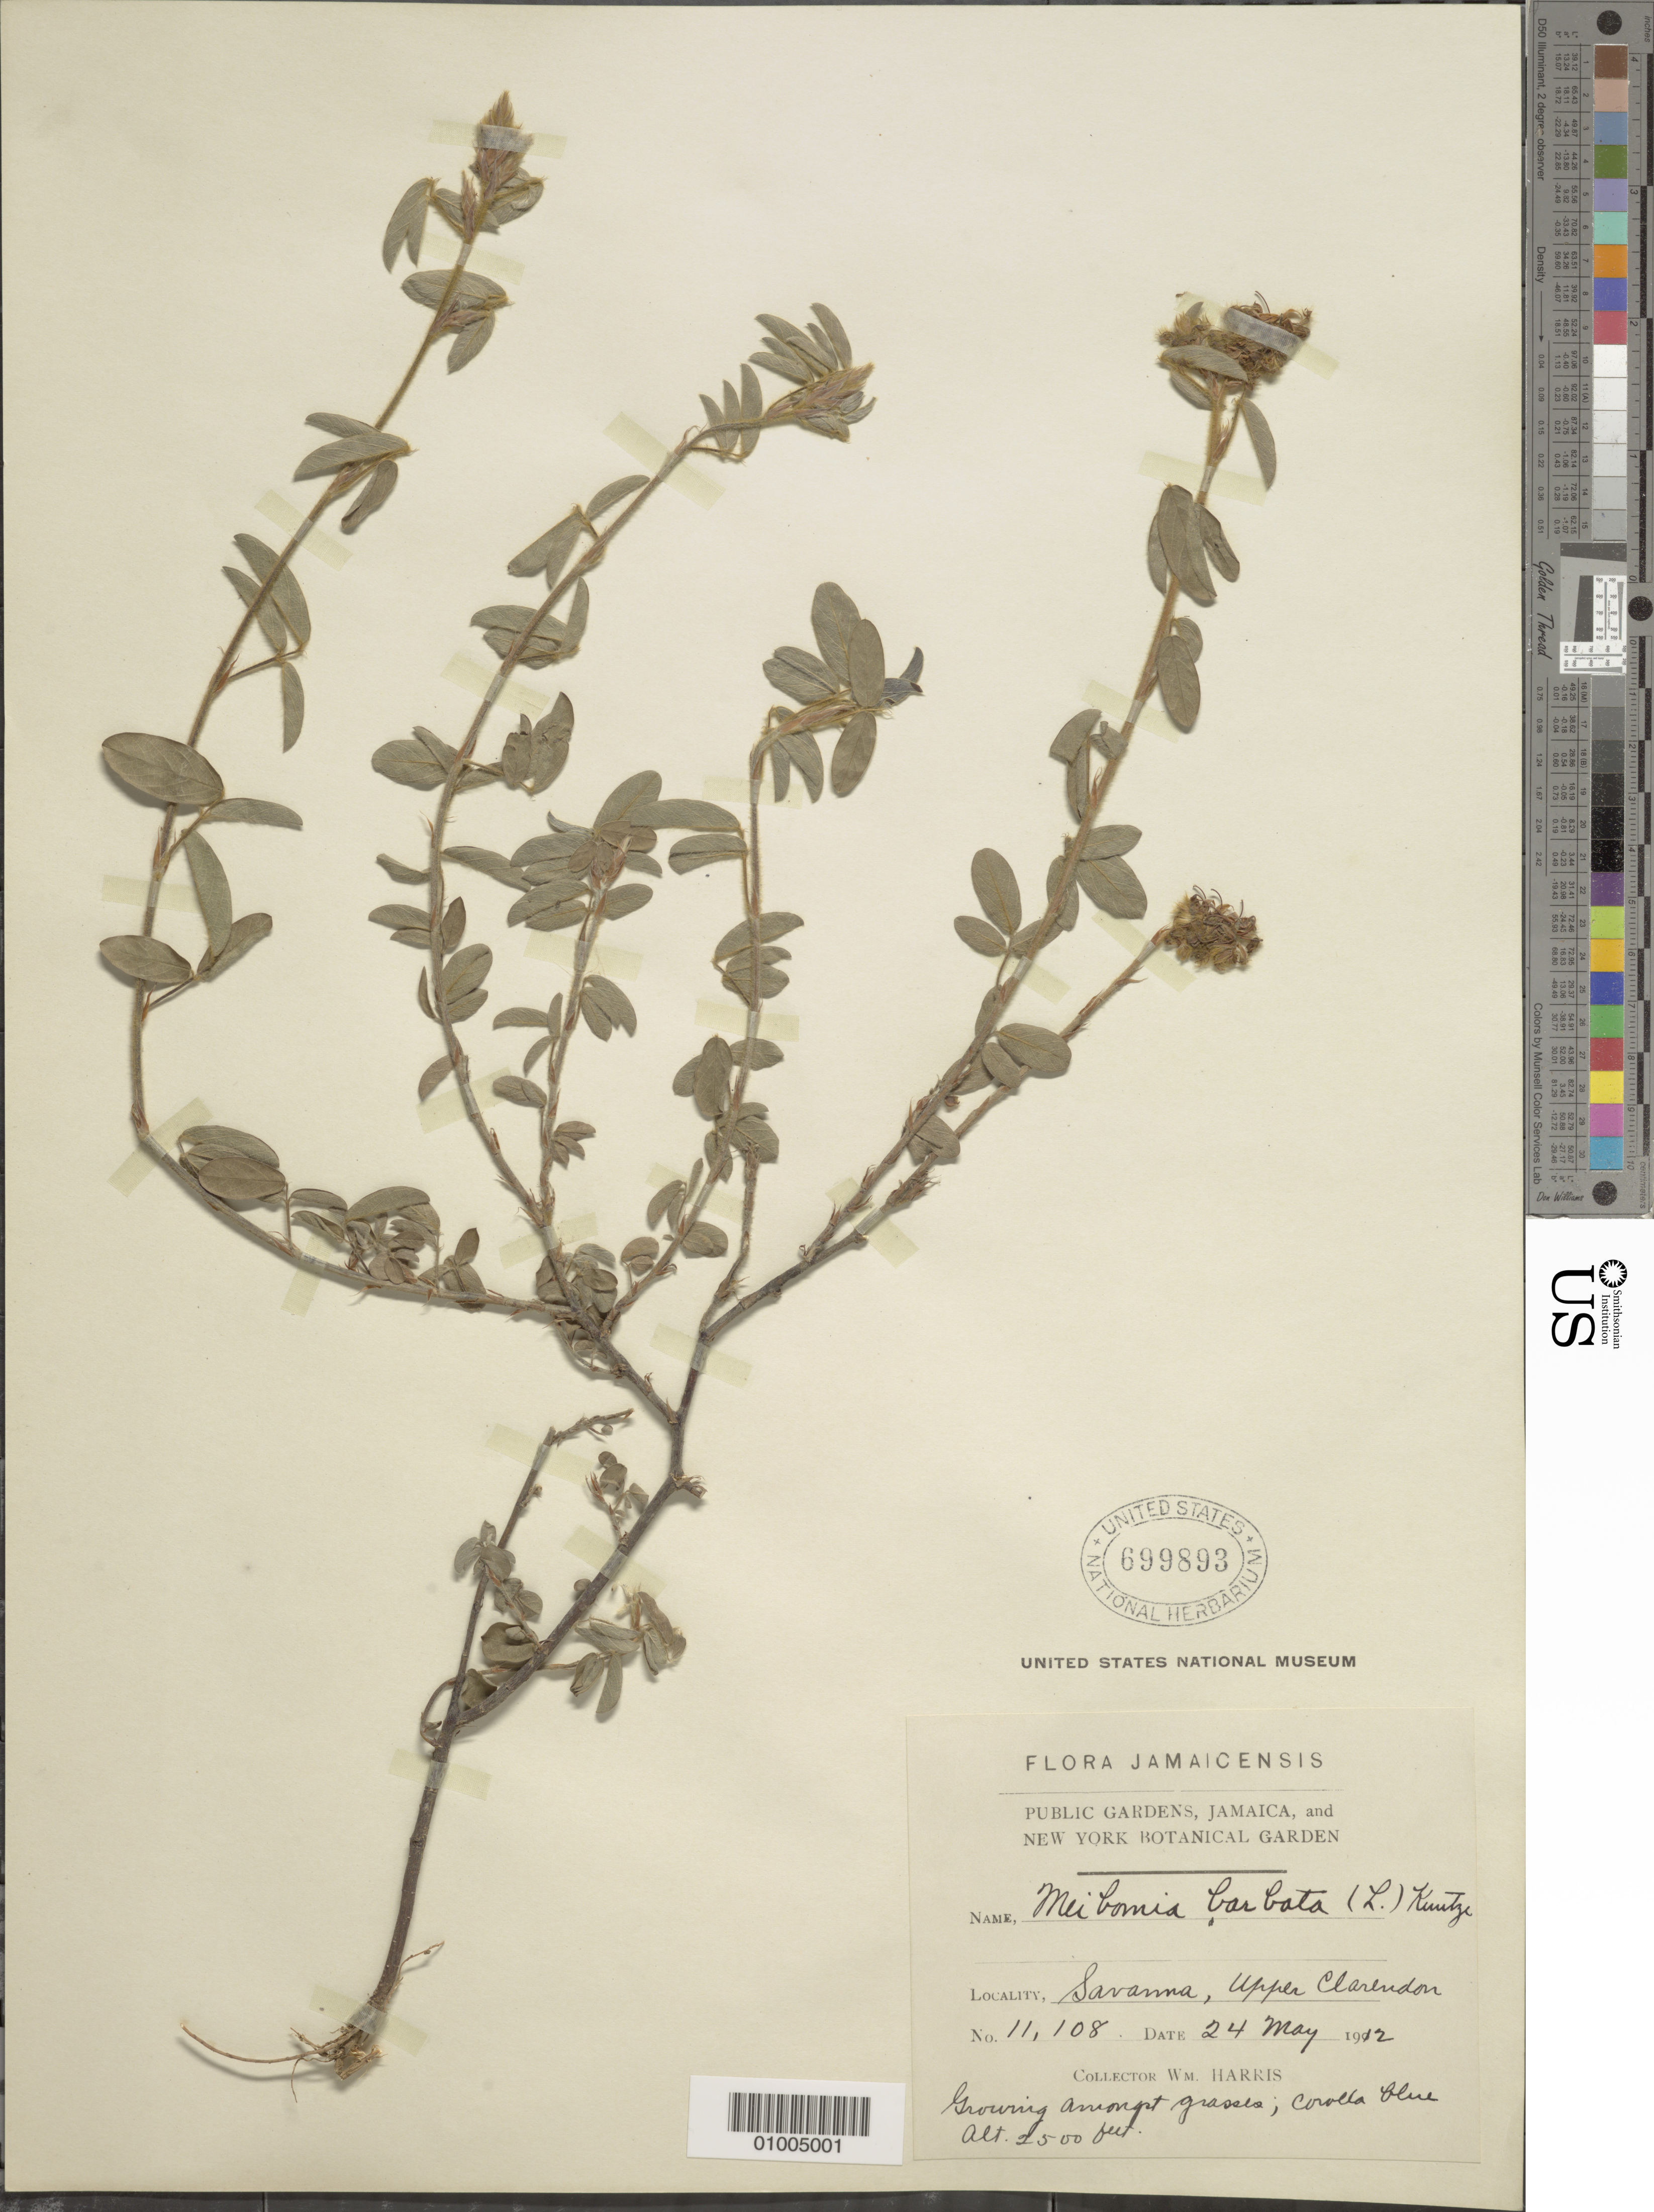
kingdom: Plantae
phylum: Tracheophyta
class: Magnoliopsida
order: Fabales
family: Fabaceae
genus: Grona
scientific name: Grona barbata var. barbata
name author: (L.) H. Ohashi & K. Ohashi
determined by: Strong, Mark T., (BOT), Smithsonian Institution - National Museum of Natural History (UNITED STATES)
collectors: W. H. Harris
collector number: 11108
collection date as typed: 24 May 1912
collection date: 1912-05-24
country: Jamaica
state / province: Clarendon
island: Jamaica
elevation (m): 152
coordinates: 0 N, 0 E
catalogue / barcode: US 699893